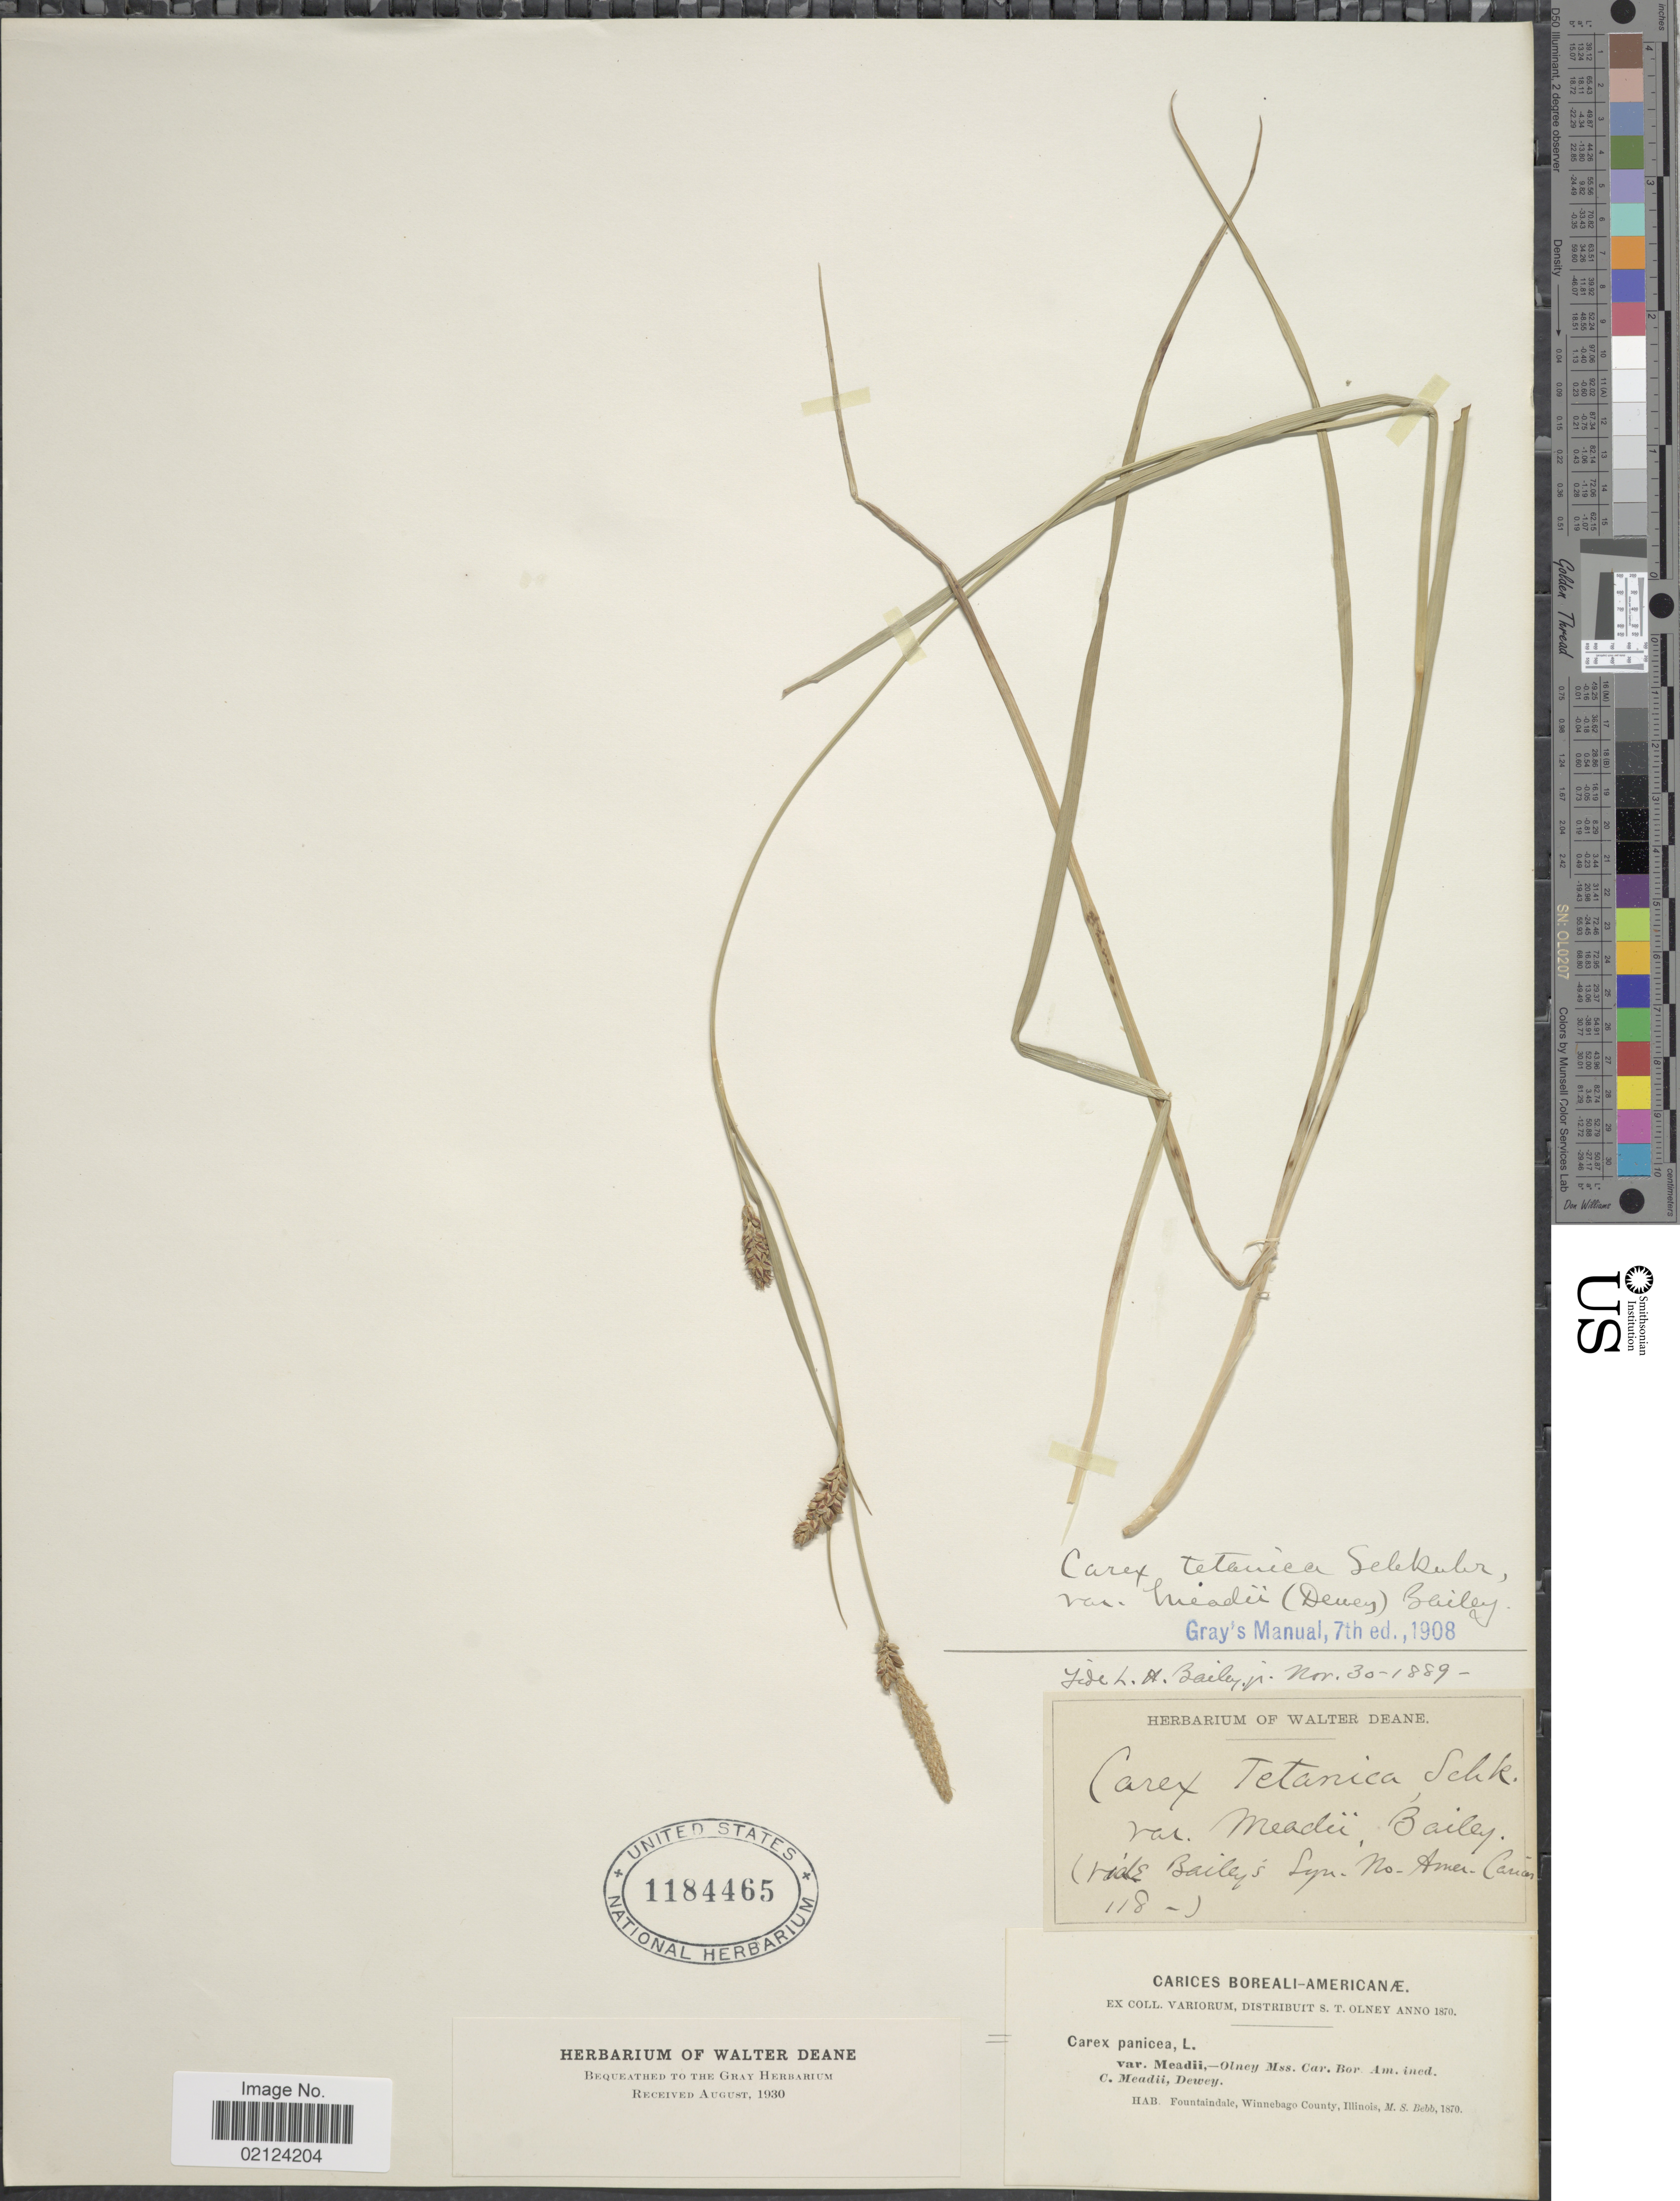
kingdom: Plantae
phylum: Tracheophyta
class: Liliopsida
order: Poales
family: Cyperaceae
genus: Carex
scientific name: Carex meadii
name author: Dewey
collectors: M. Bebb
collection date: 1870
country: United States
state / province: Illinois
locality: Fountaindale, Winnebago County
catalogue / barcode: US 1184465